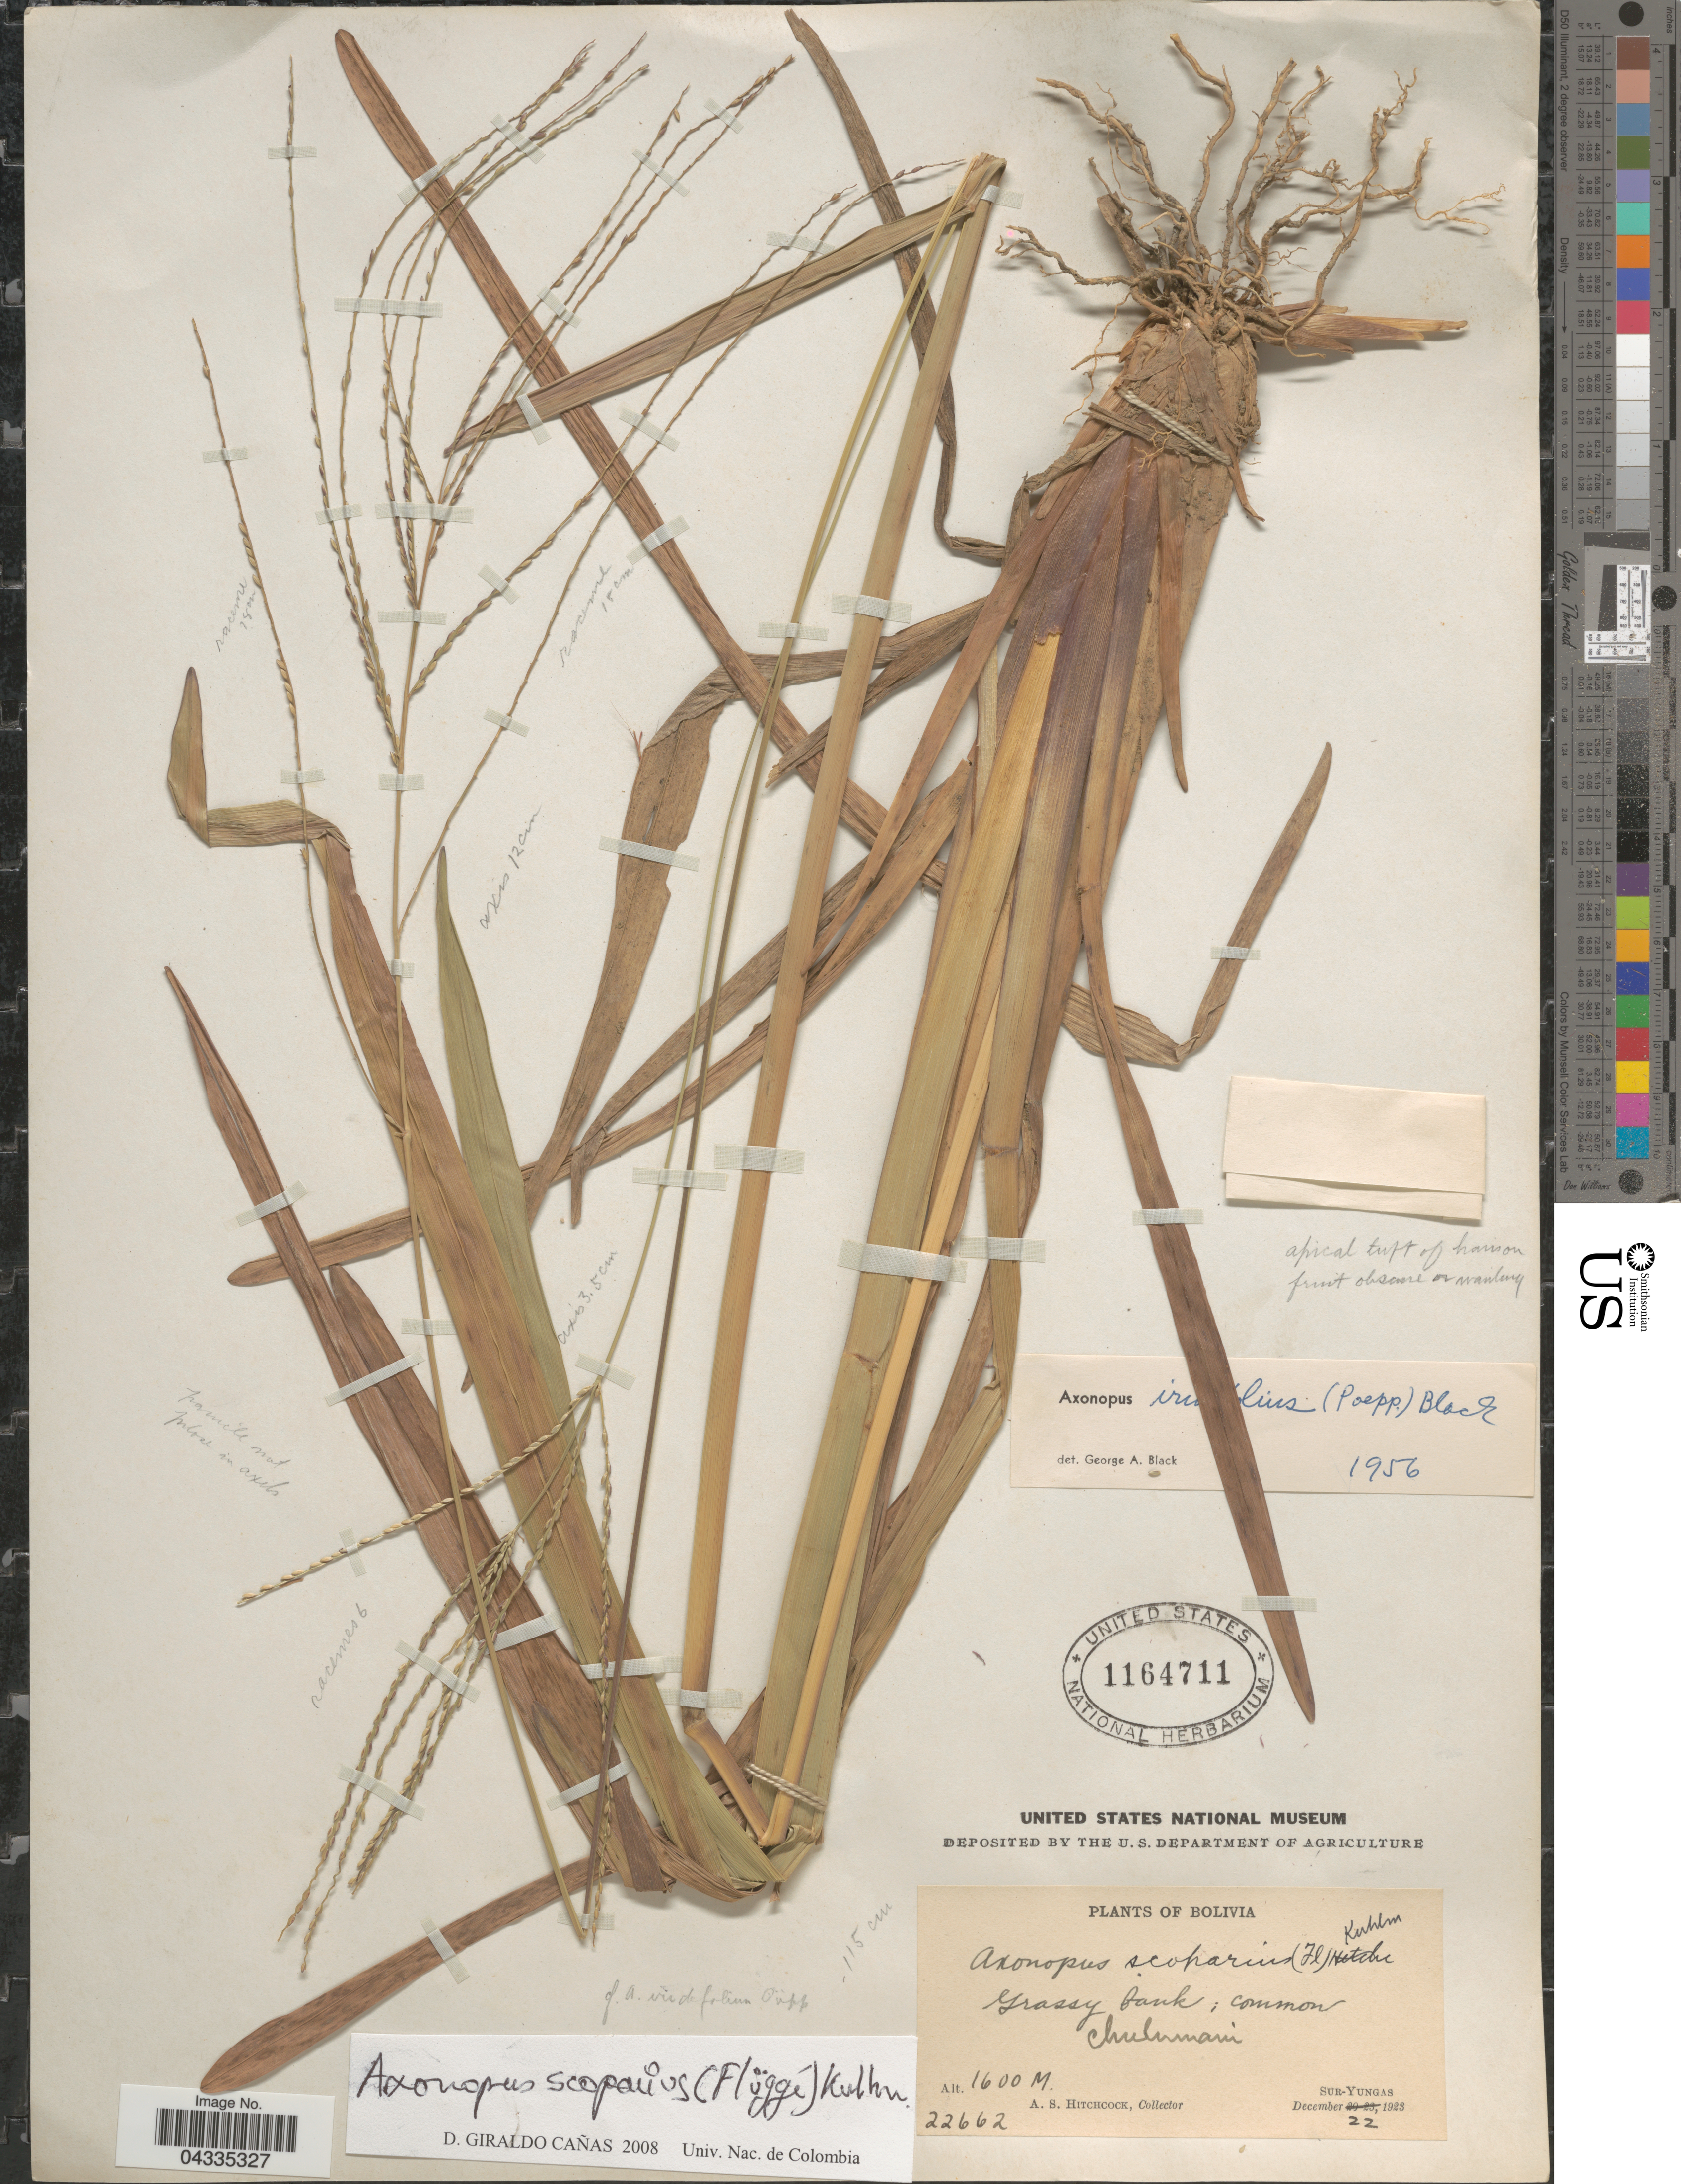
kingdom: Plantae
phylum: Tracheophyta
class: Liliopsida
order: Poales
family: Poaceae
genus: Axonopus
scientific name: Axonopus scoparius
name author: (Flüggé) Kuhlm.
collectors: A. S. Hitchcock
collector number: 22662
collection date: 1923-12-22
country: Bolivia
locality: Grassy bank; common. Churumani. Sur-Yungas.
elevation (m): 1600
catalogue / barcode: US 1164711